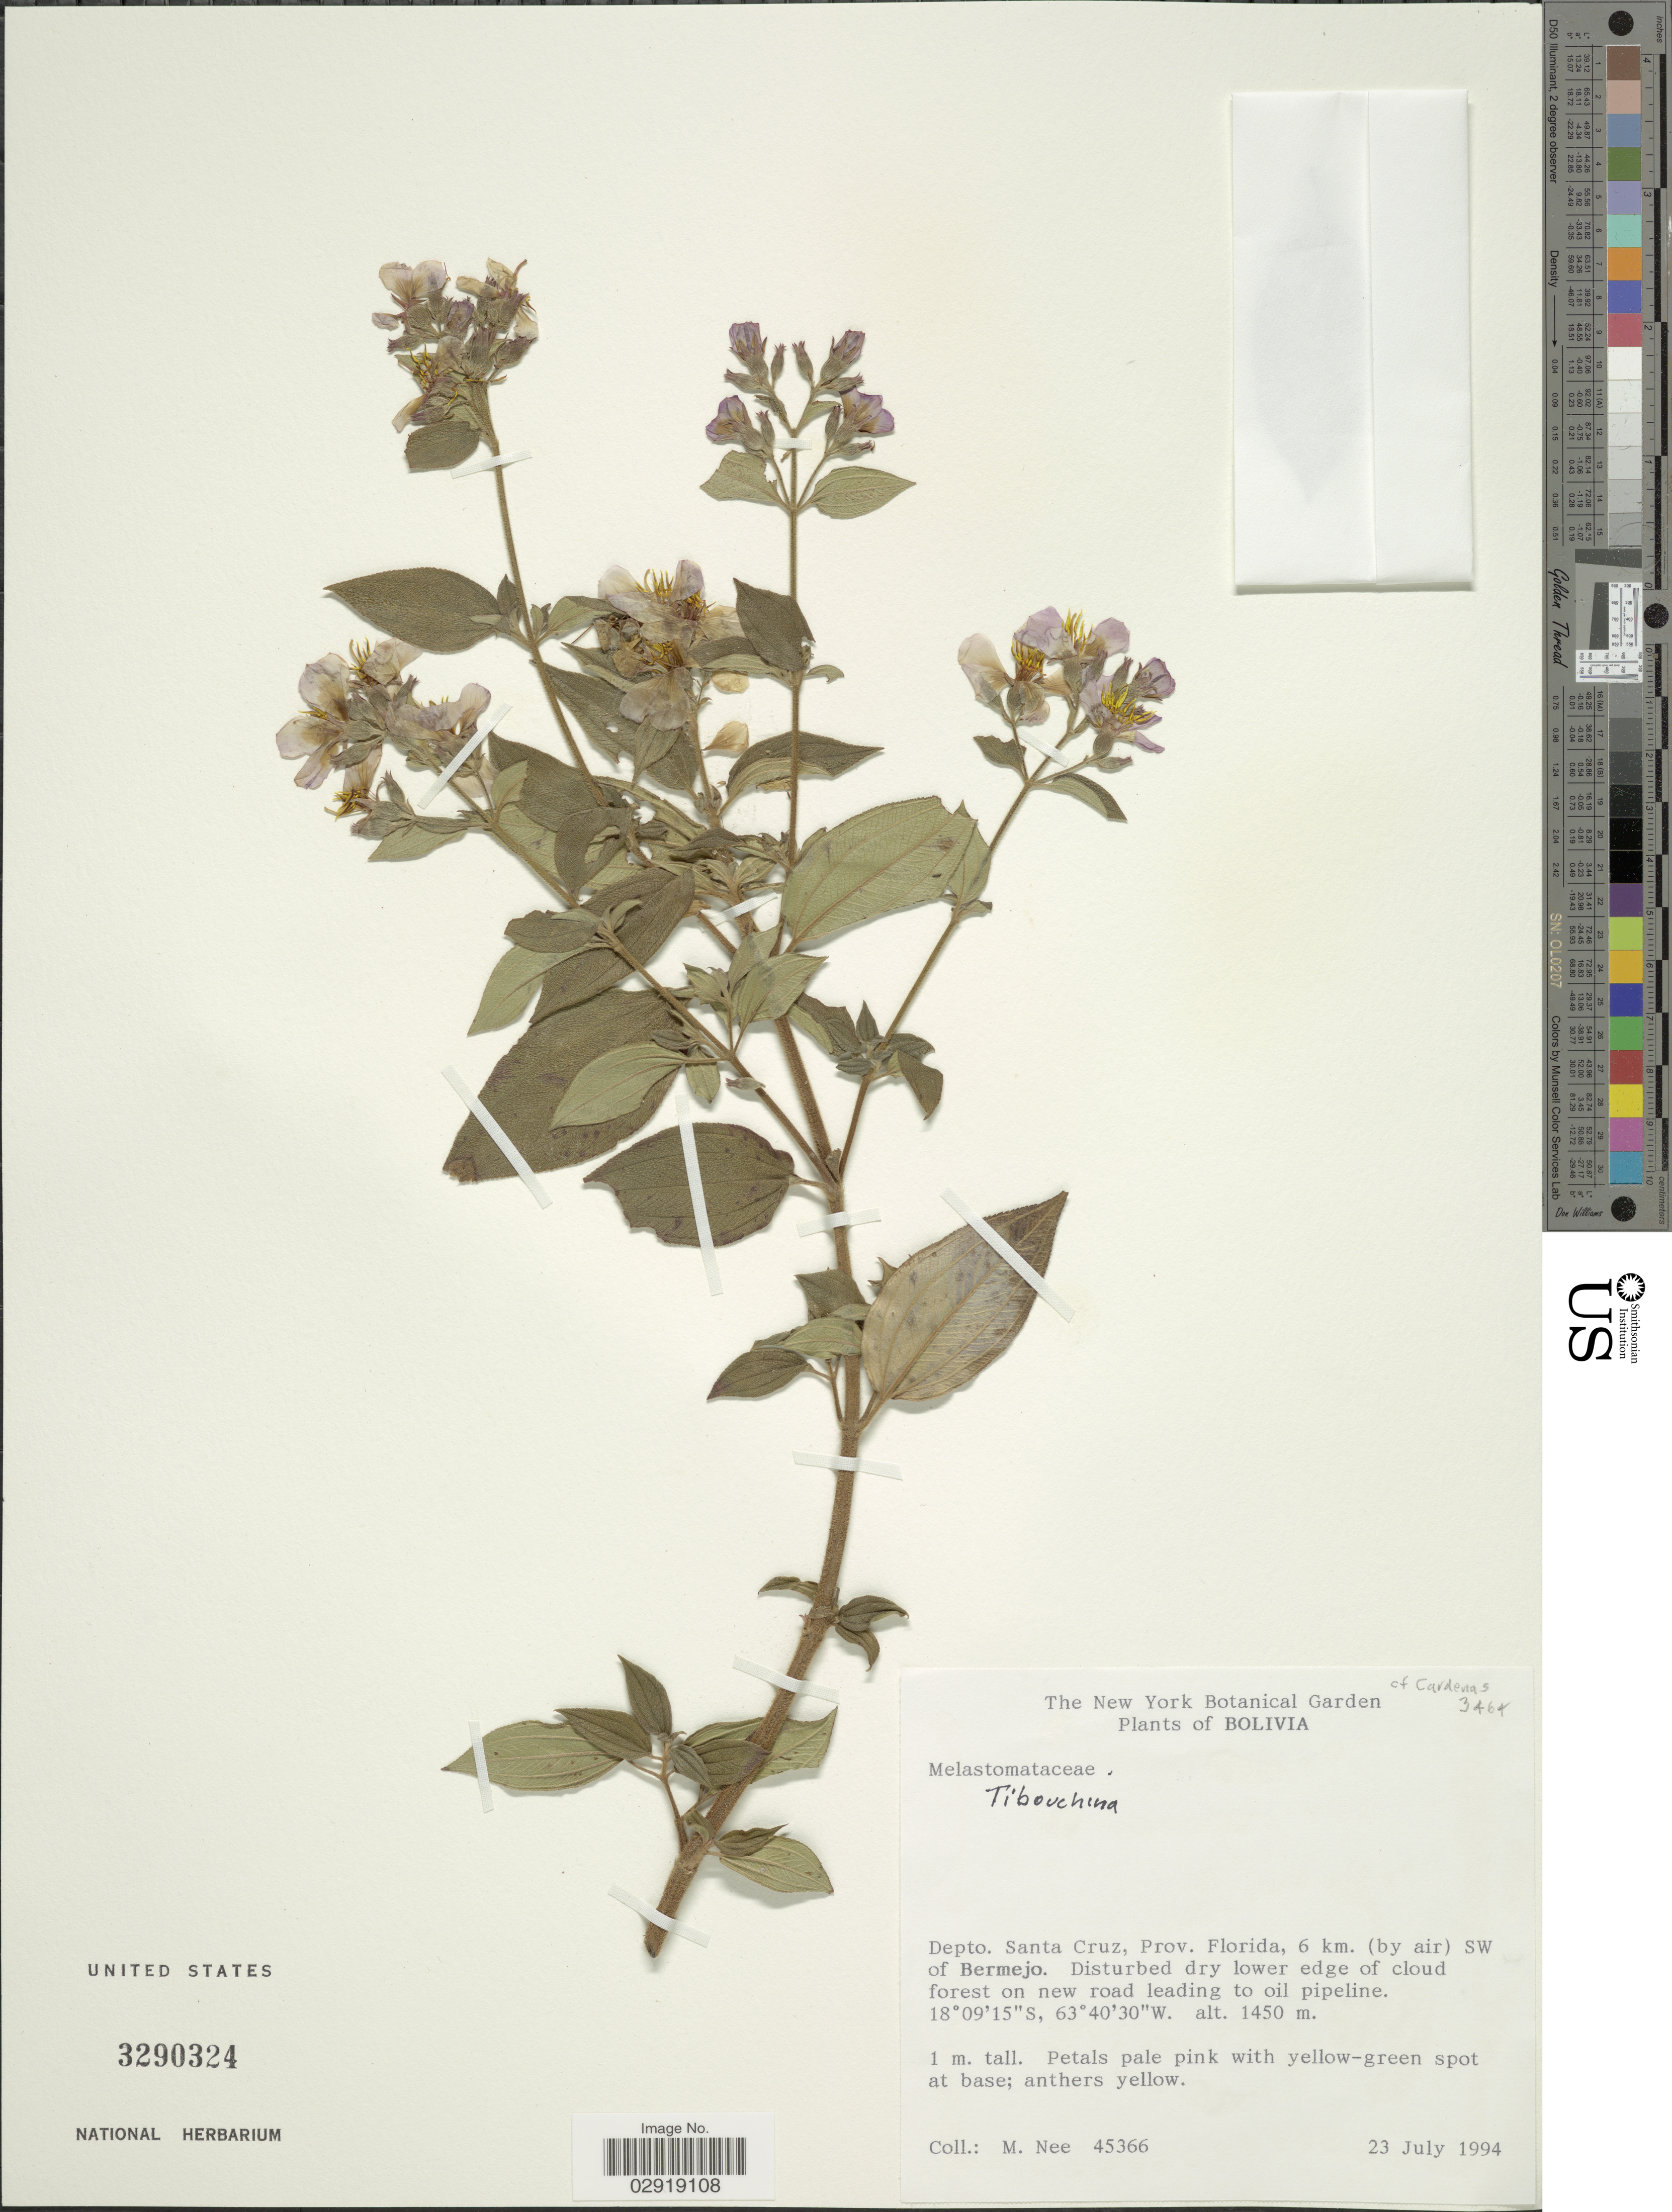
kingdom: Plantae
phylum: Tracheophyta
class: Magnoliopsida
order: Myrtales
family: Melastomataceae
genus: Chaetogastra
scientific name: Chaetogastra sp.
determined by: Michelangeli, F. A.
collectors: M. Nee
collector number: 45366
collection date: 1994-07-23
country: Bolivia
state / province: Santa Cruz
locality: Depto. Santa Cruz, Prov. Florida, 6 km. (by air) SW of Bermejo.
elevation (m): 1450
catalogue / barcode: US 3290324